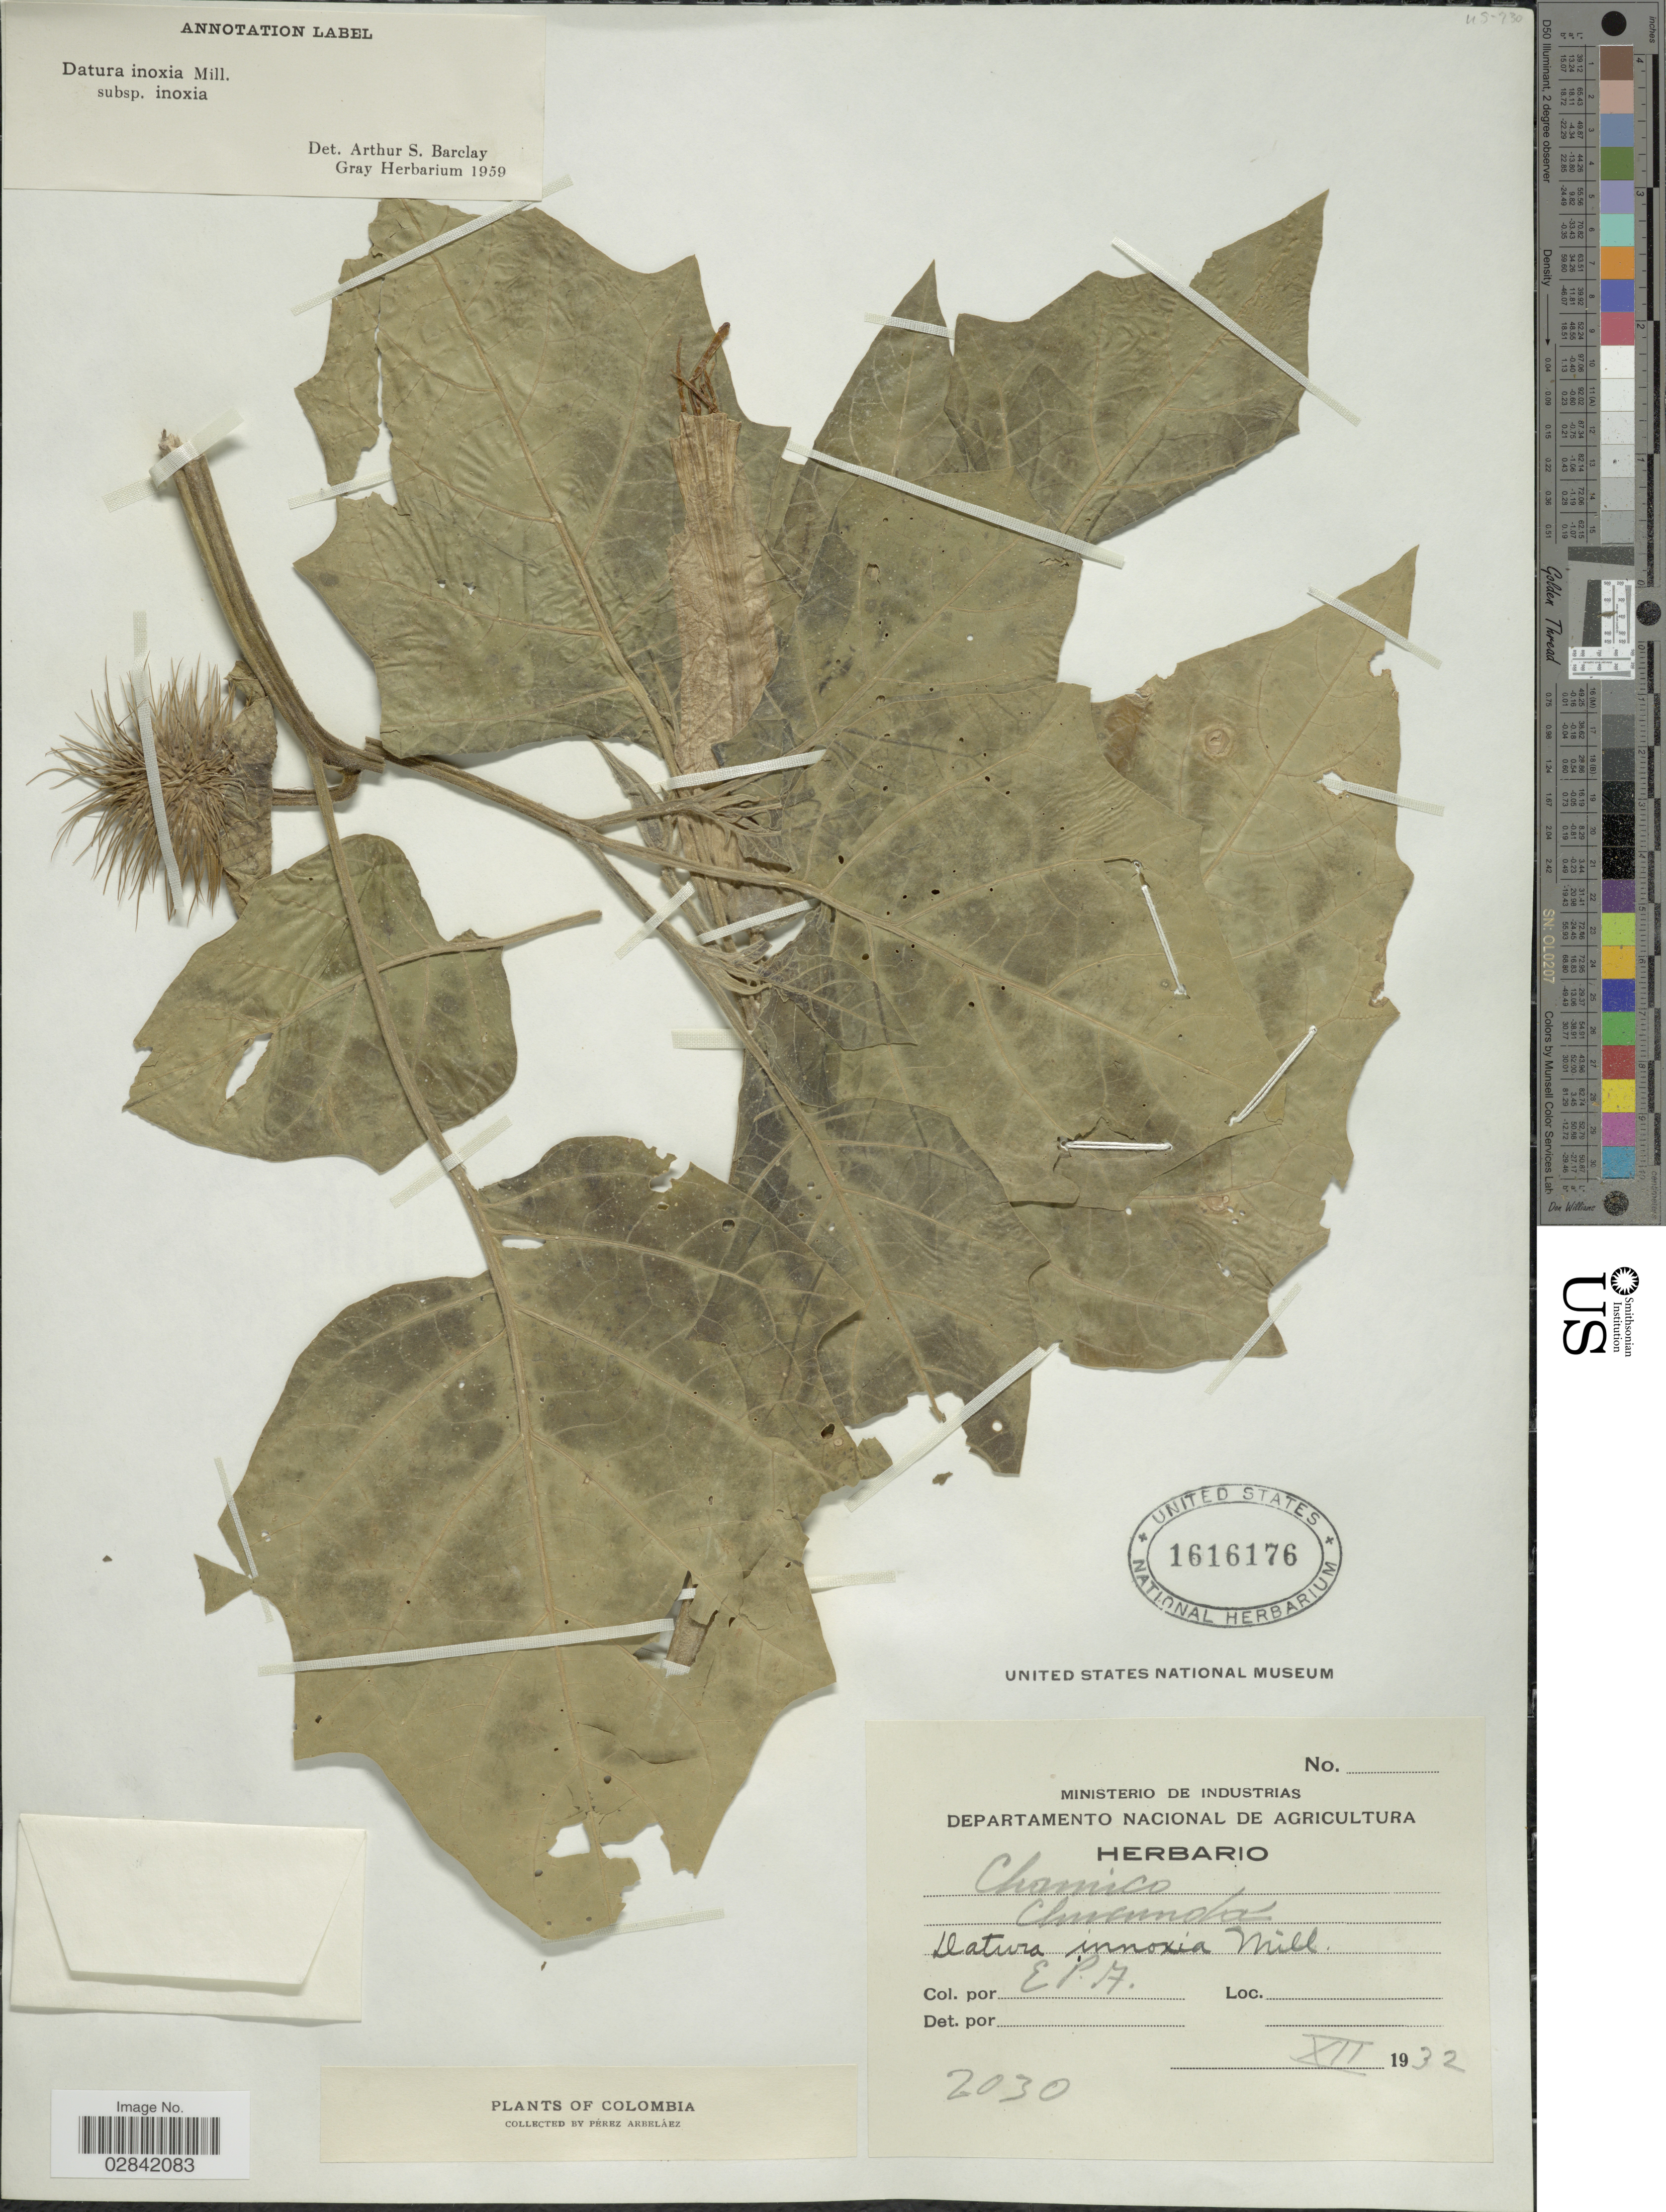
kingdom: Plantae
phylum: Tracheophyta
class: Magnoliopsida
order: Solanales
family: Solanaceae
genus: Datura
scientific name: Datura innoxia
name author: Mill.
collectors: E. Pérez Arbeláez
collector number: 2030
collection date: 1932-12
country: Colombia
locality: Chamico, Chucunda.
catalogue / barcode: US 1616176